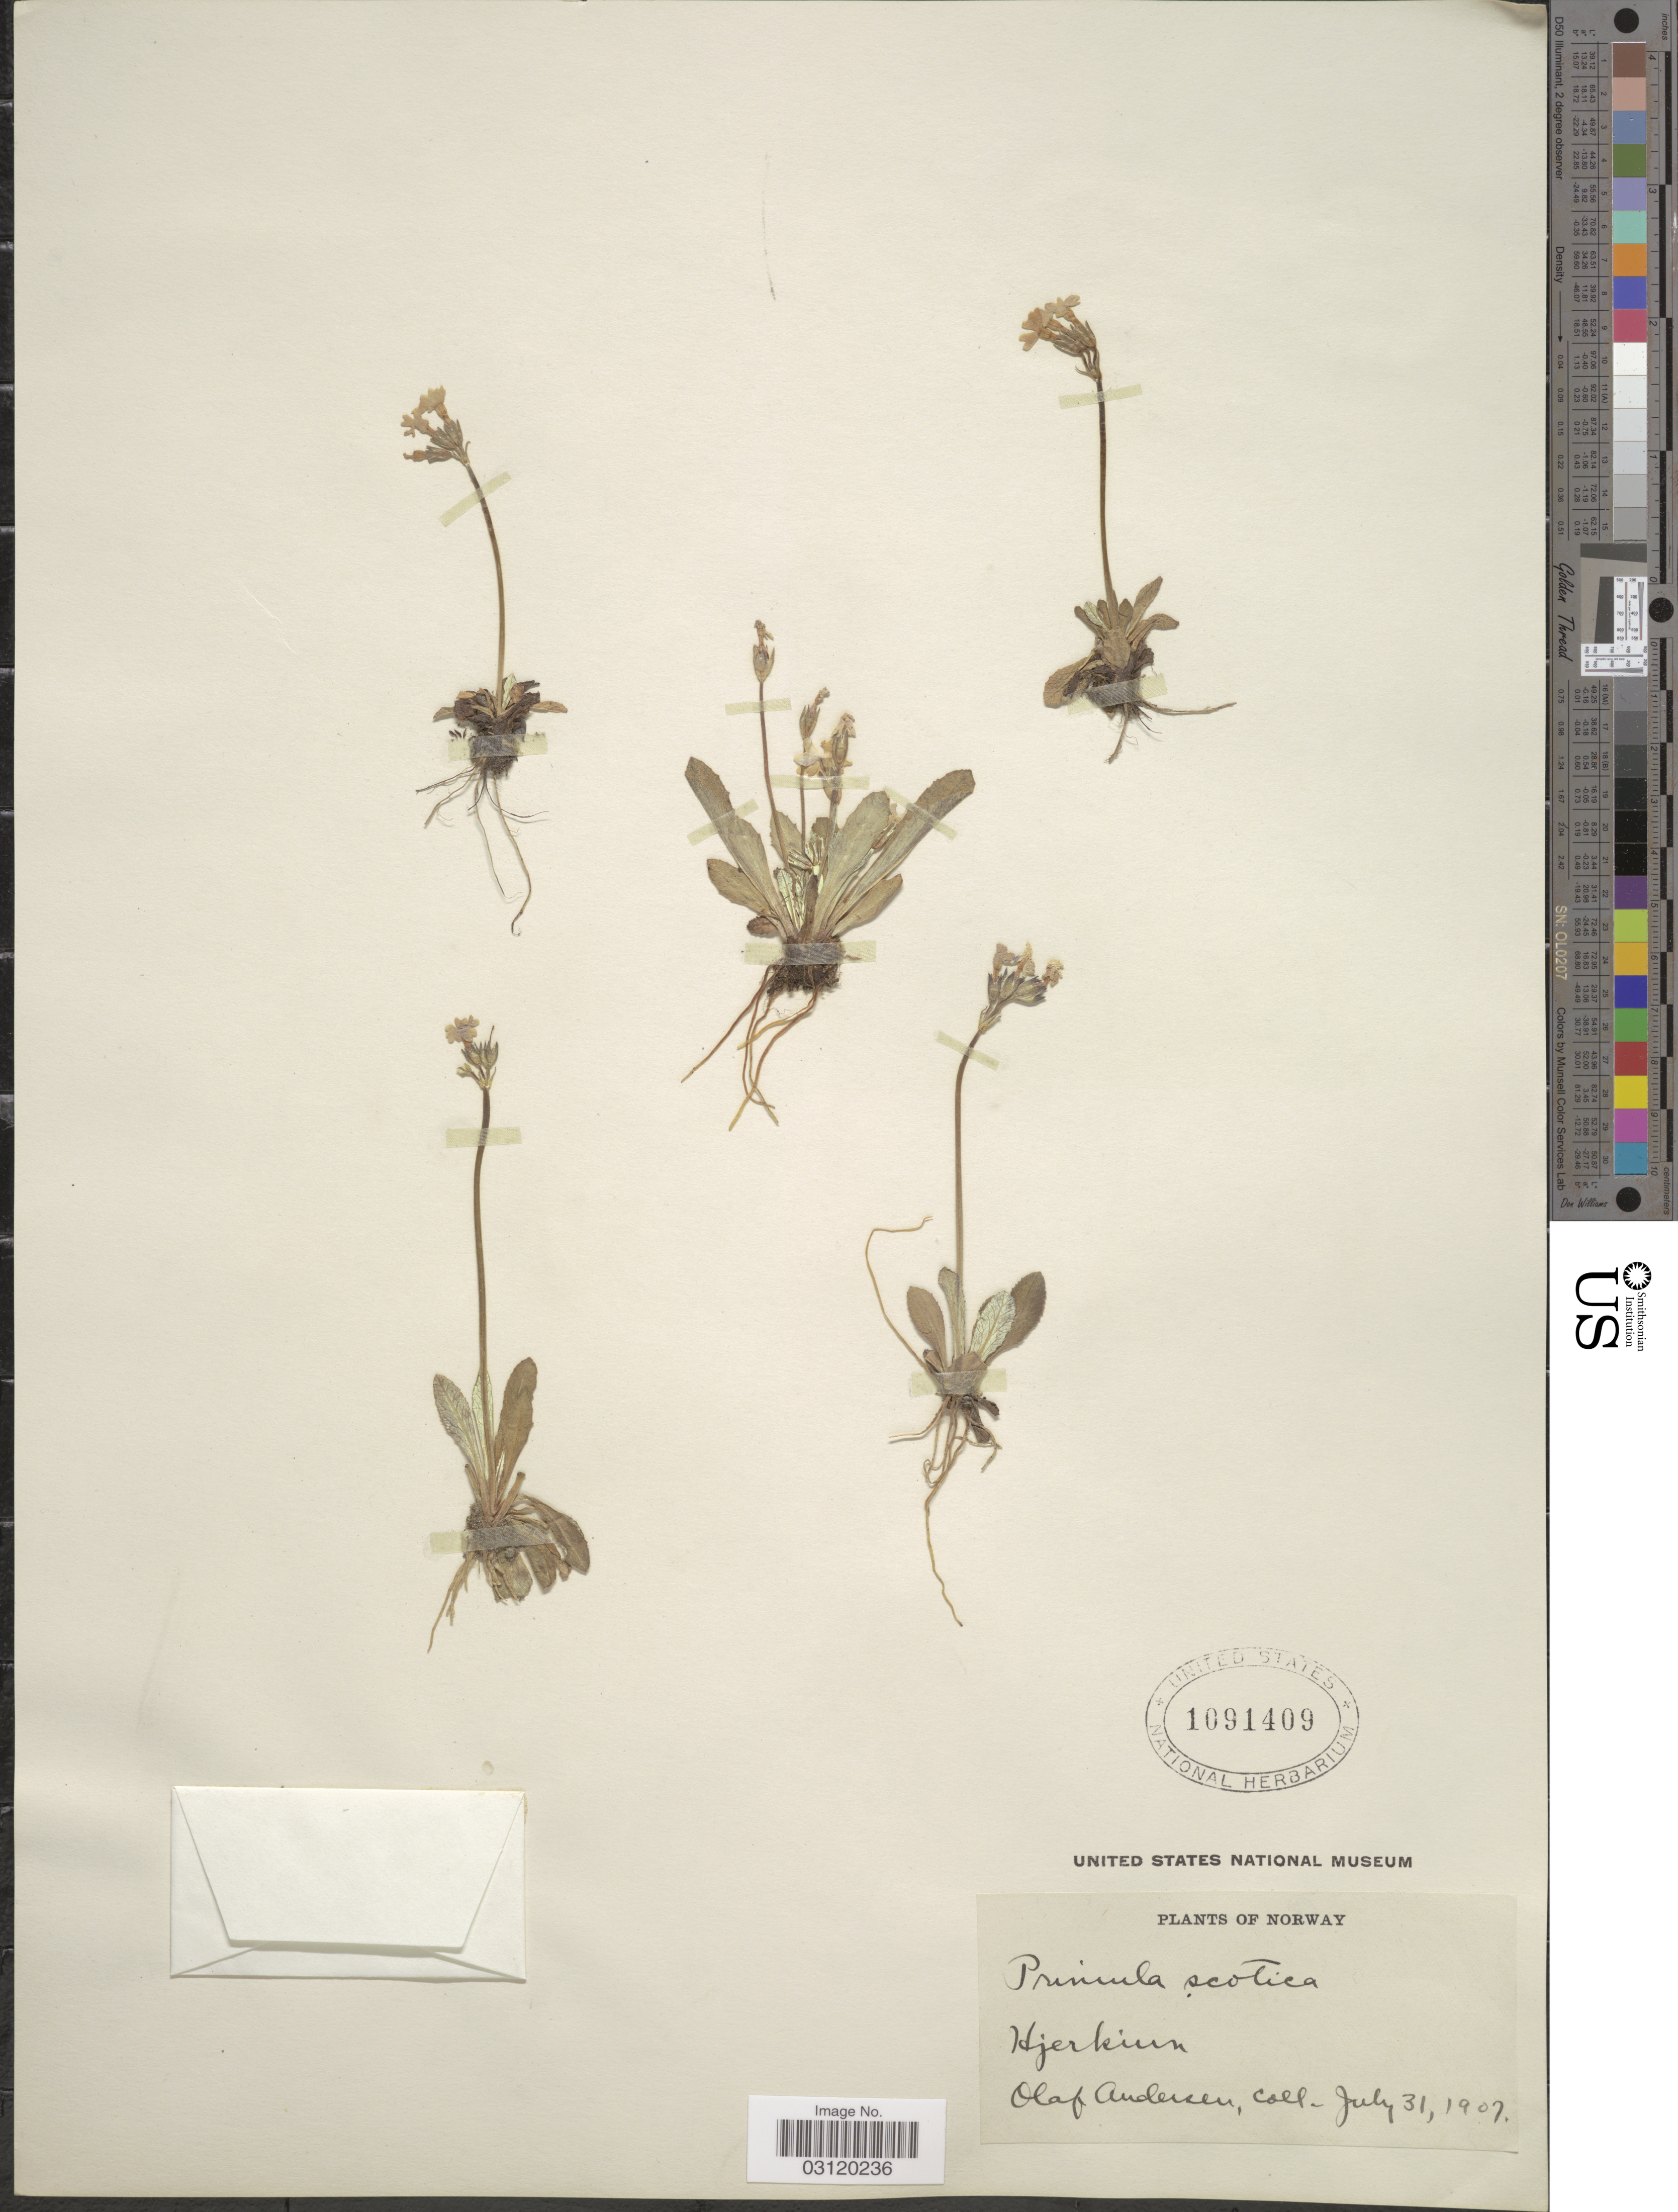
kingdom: Plantae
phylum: Tracheophyta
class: Magnoliopsida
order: Ericales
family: Primulaceae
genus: Primula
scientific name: Primula scotica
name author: Hook.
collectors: O. Anderson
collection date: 1907-07-31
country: Norway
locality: Hjerkinn, Norway.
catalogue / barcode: US 1091409